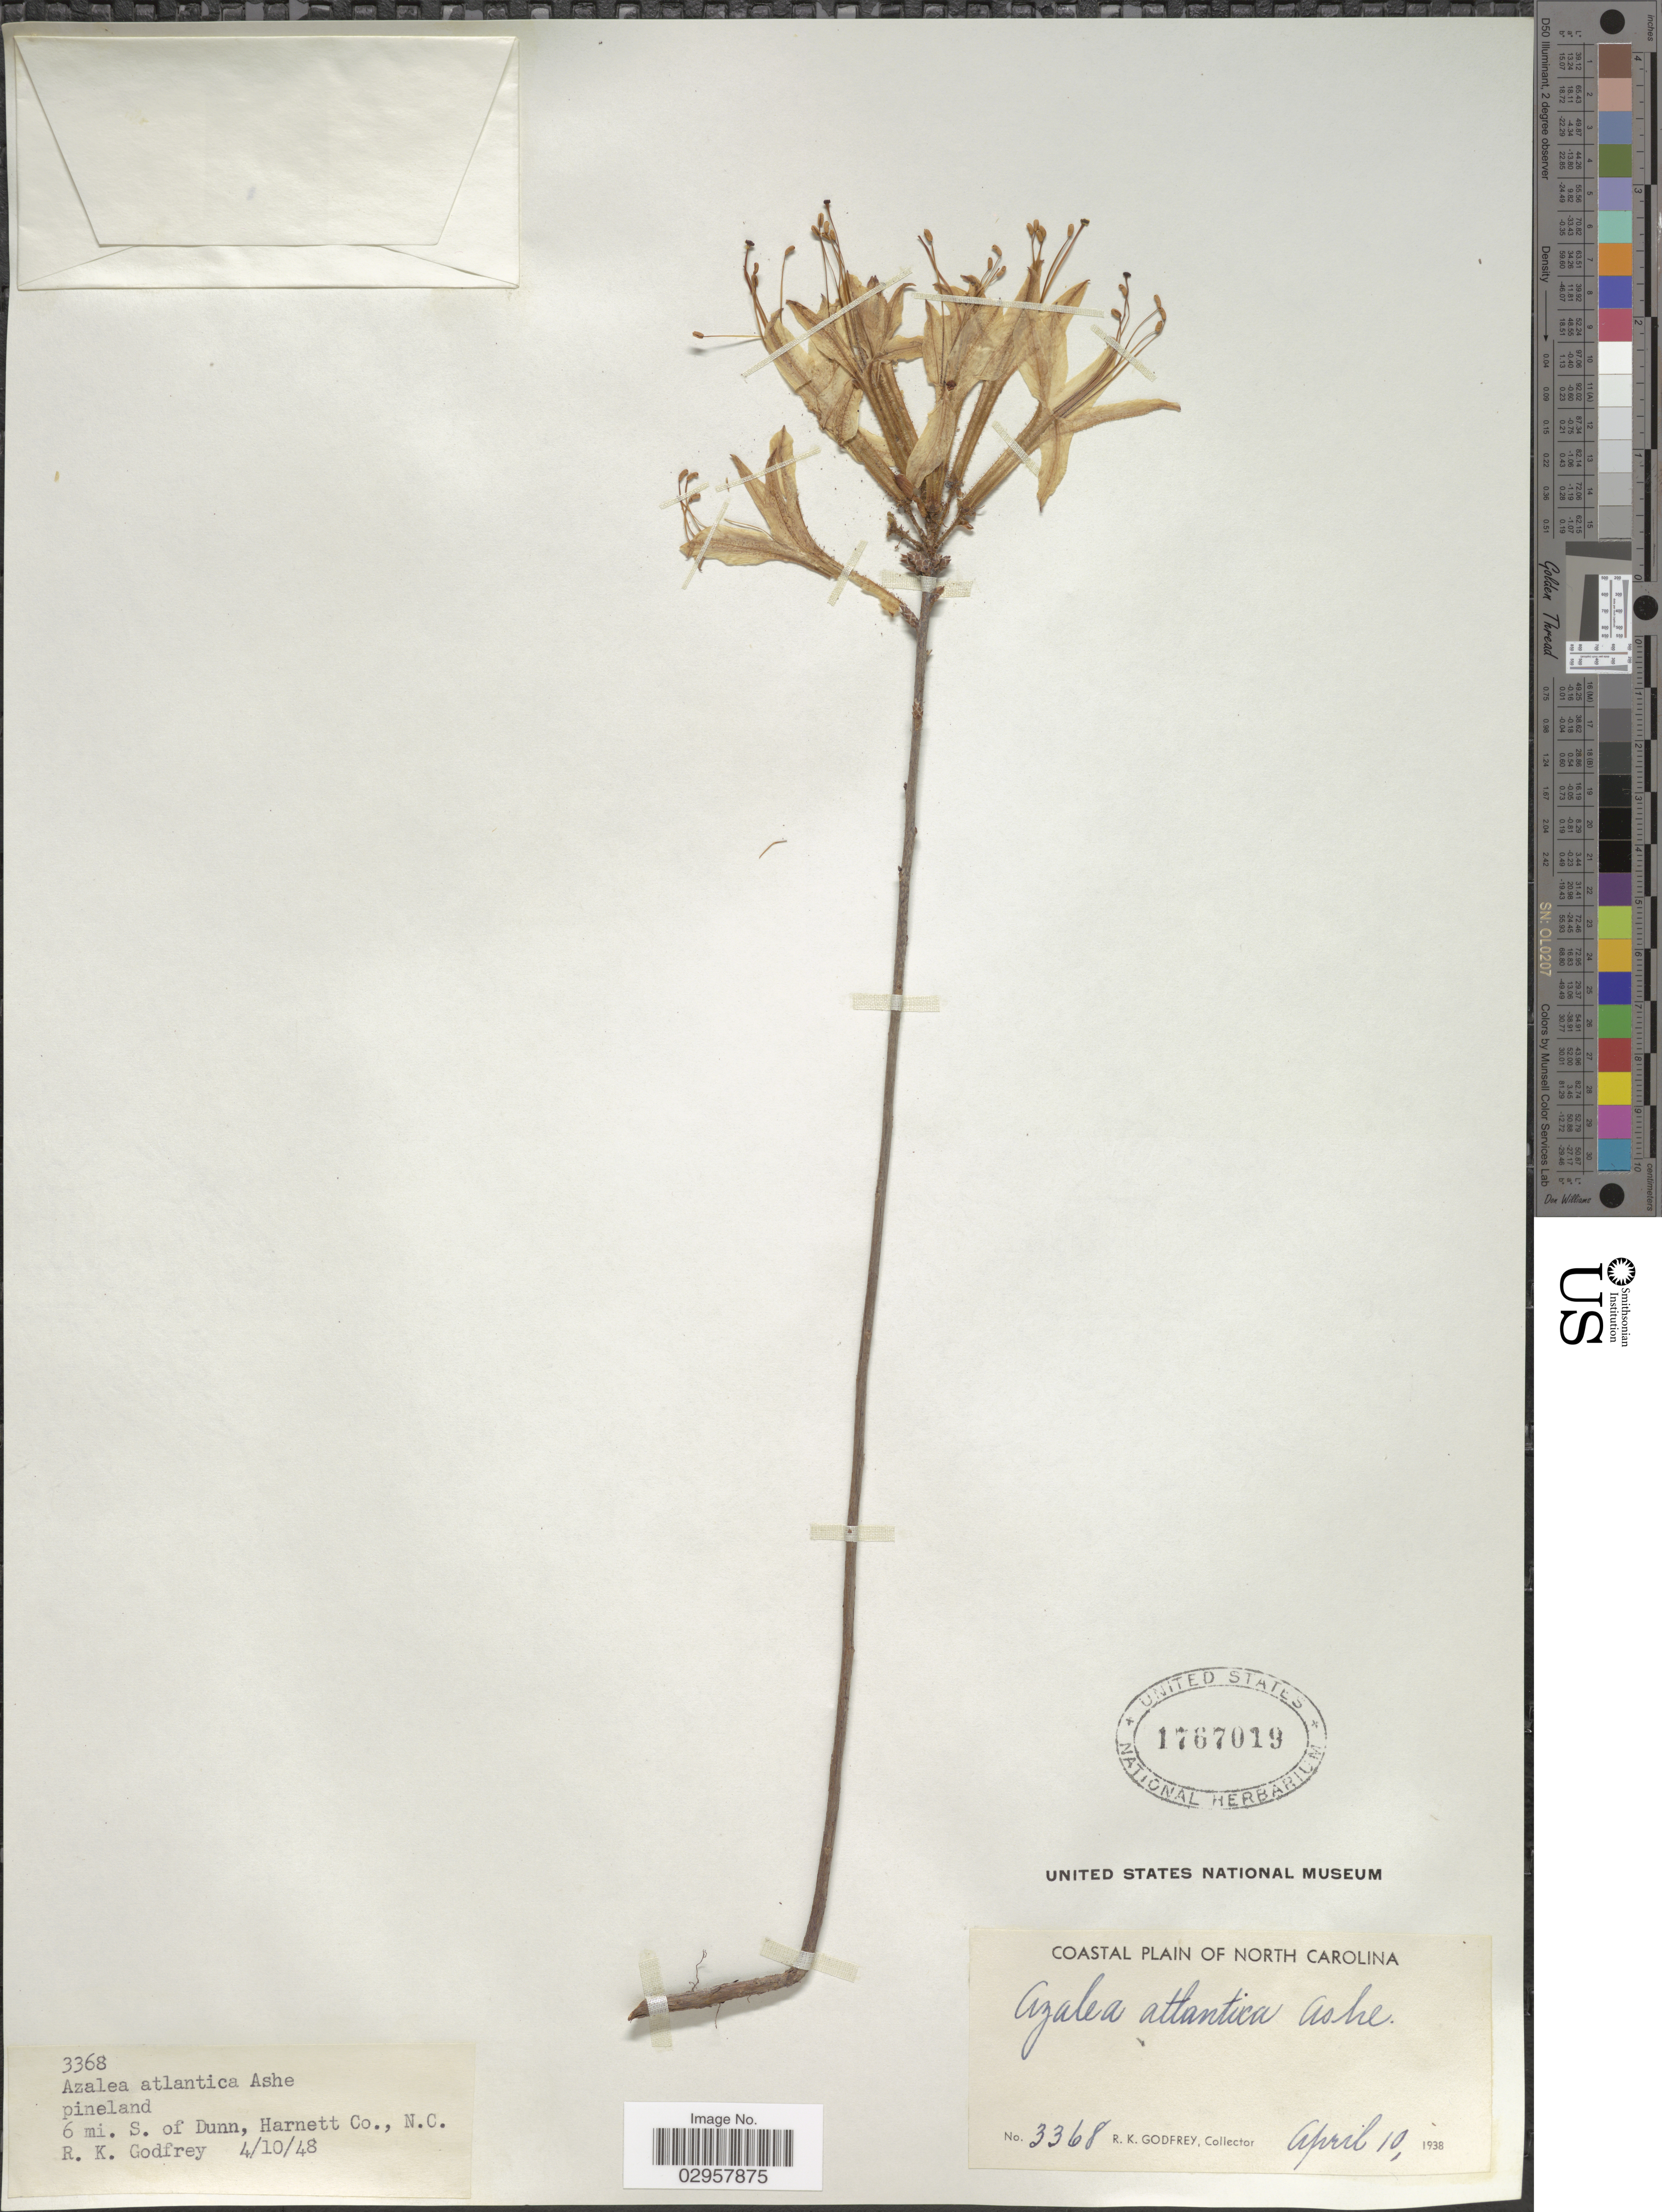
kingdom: Plantae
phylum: Tracheophyta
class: Magnoliopsida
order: Ericales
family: Ericaceae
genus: Rhododendron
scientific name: Rhododendron atlanticum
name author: (Ashe) Rehder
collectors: R. K. Godfrey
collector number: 3368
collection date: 1938-04-10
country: United States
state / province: North Carolina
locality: Coastal Plain of North Carolina. 6 mi. S. of Dunn, Harnett Co.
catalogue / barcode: US 1767019